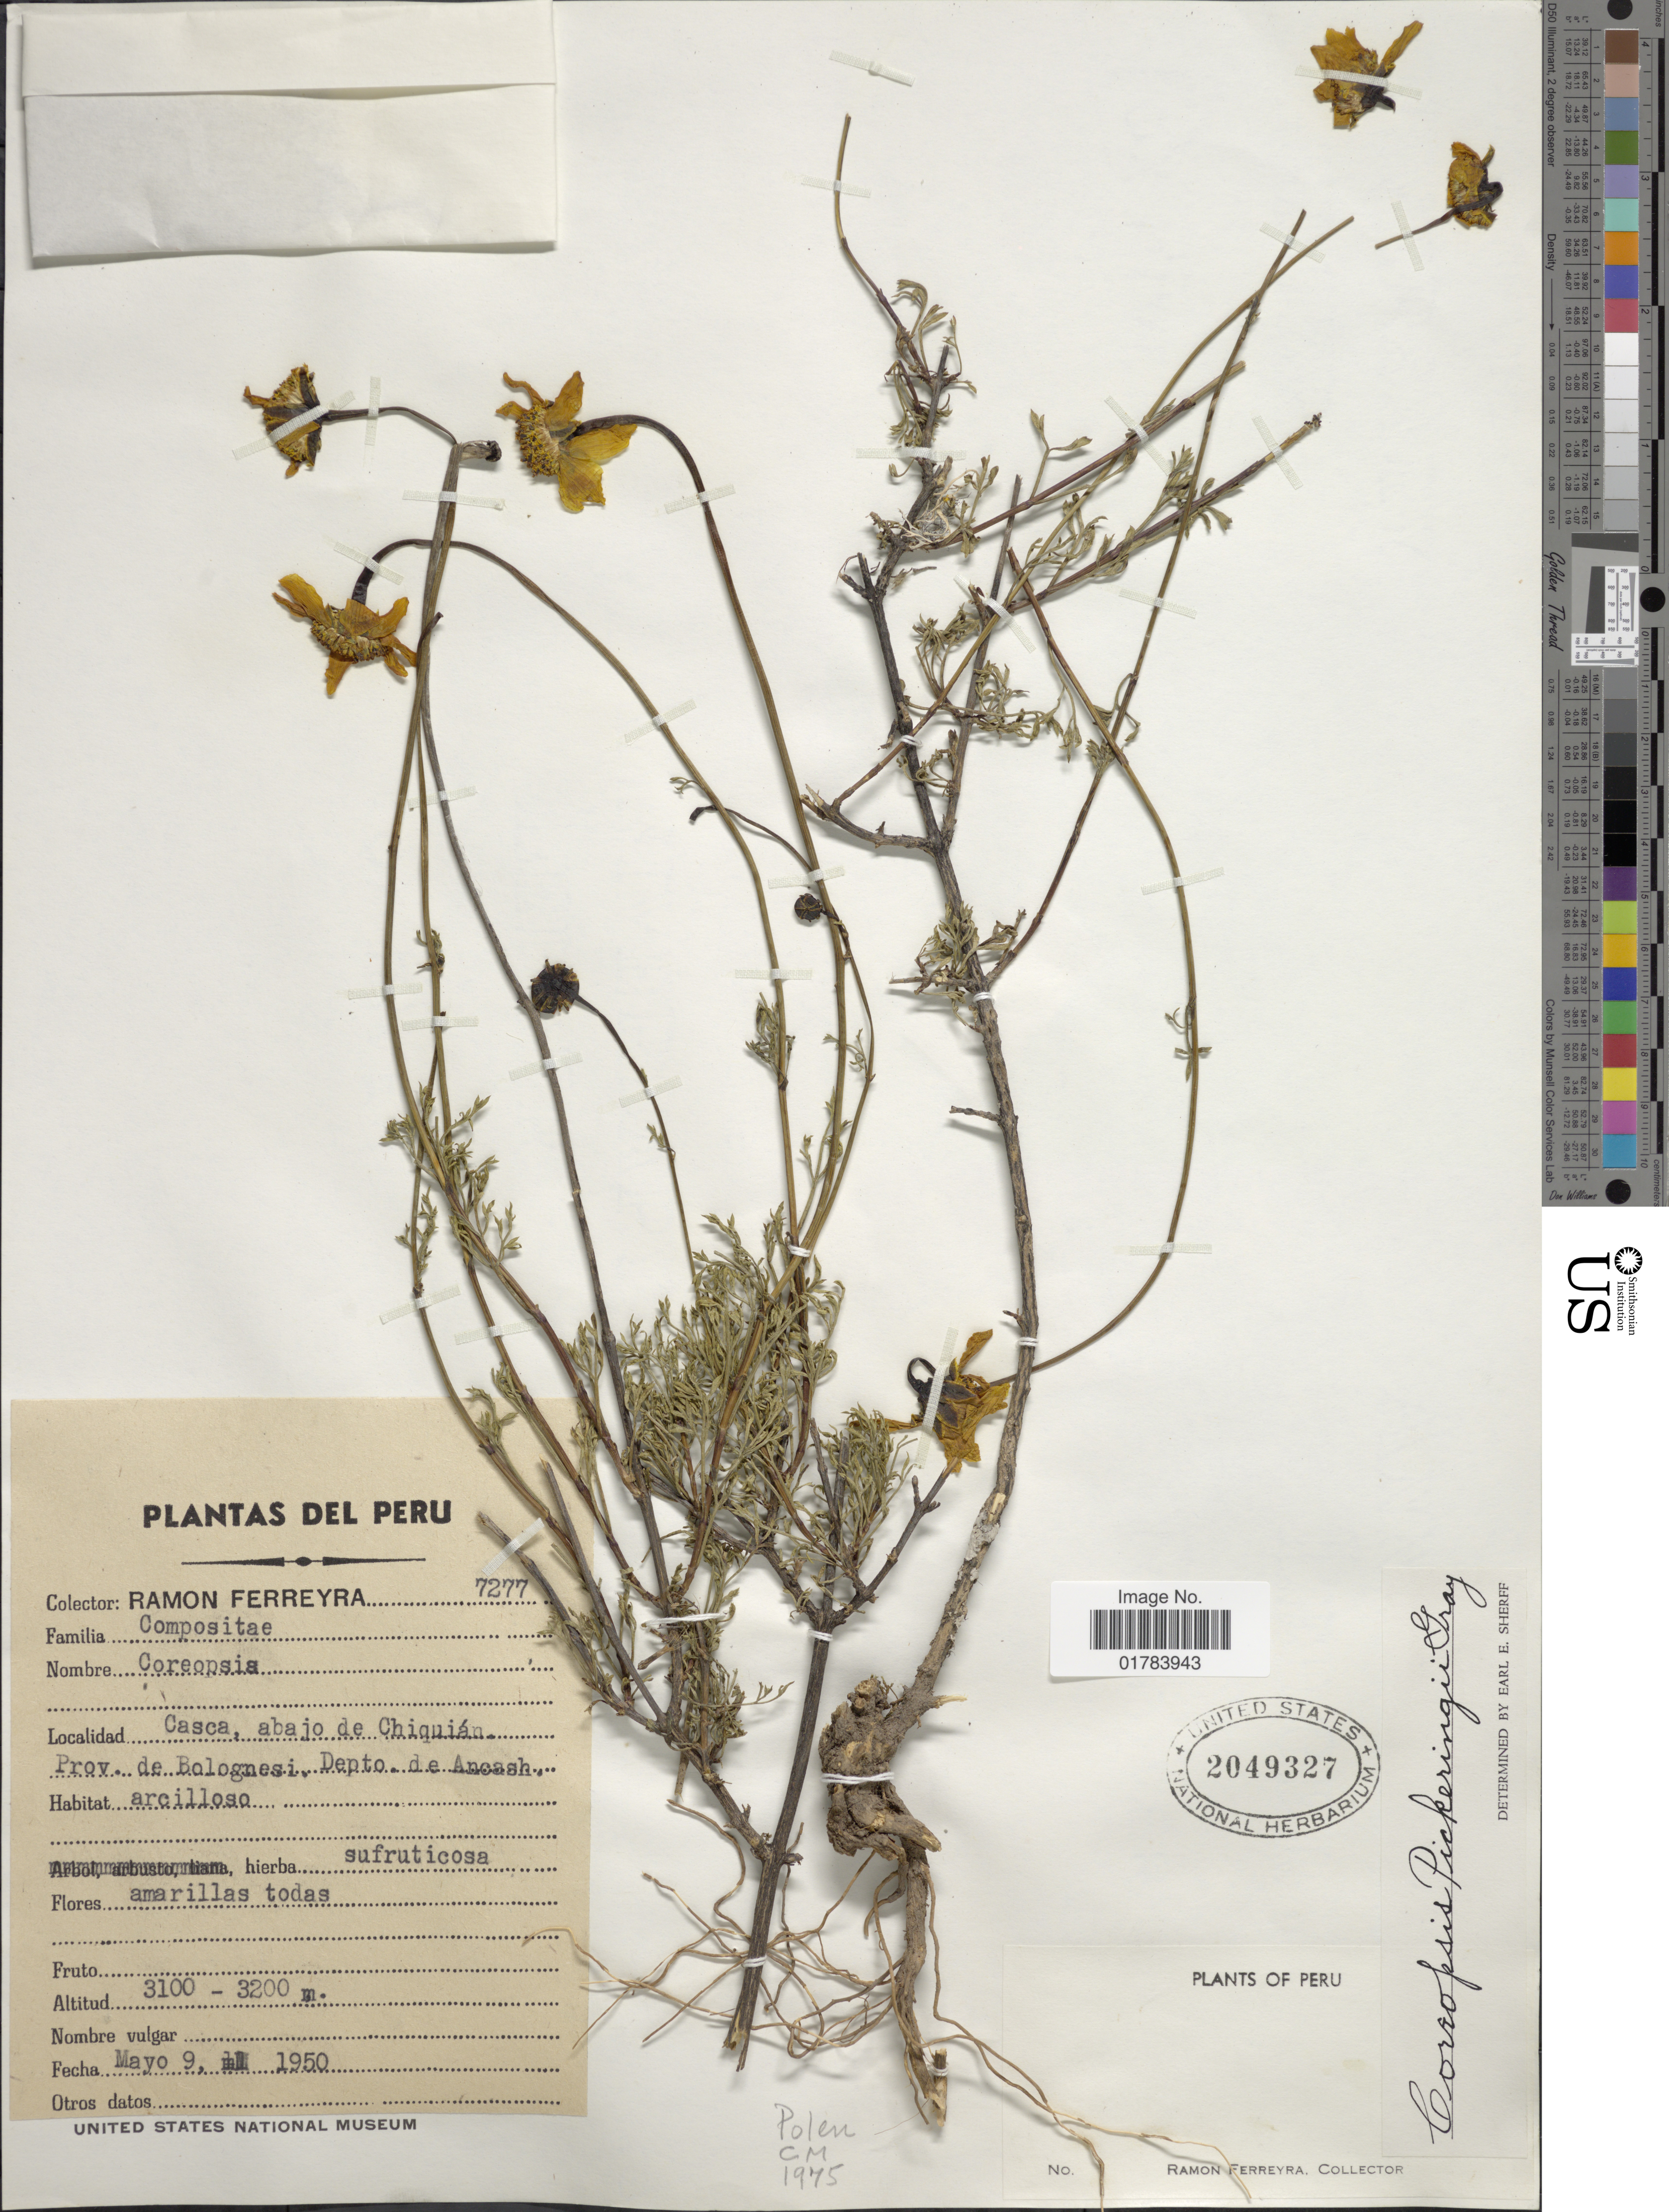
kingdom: Plantae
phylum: Tracheophyta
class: Magnoliopsida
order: Asterales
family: Asteraceae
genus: Coreopsis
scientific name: Coreopsis pickeringii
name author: A. Gray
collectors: R. A. Ferreyra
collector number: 7277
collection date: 1950-05-09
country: Peru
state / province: Ancash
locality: Casca, abajo de Chiquian, Prov. de Bolognesi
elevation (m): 3100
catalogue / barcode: US 2049327